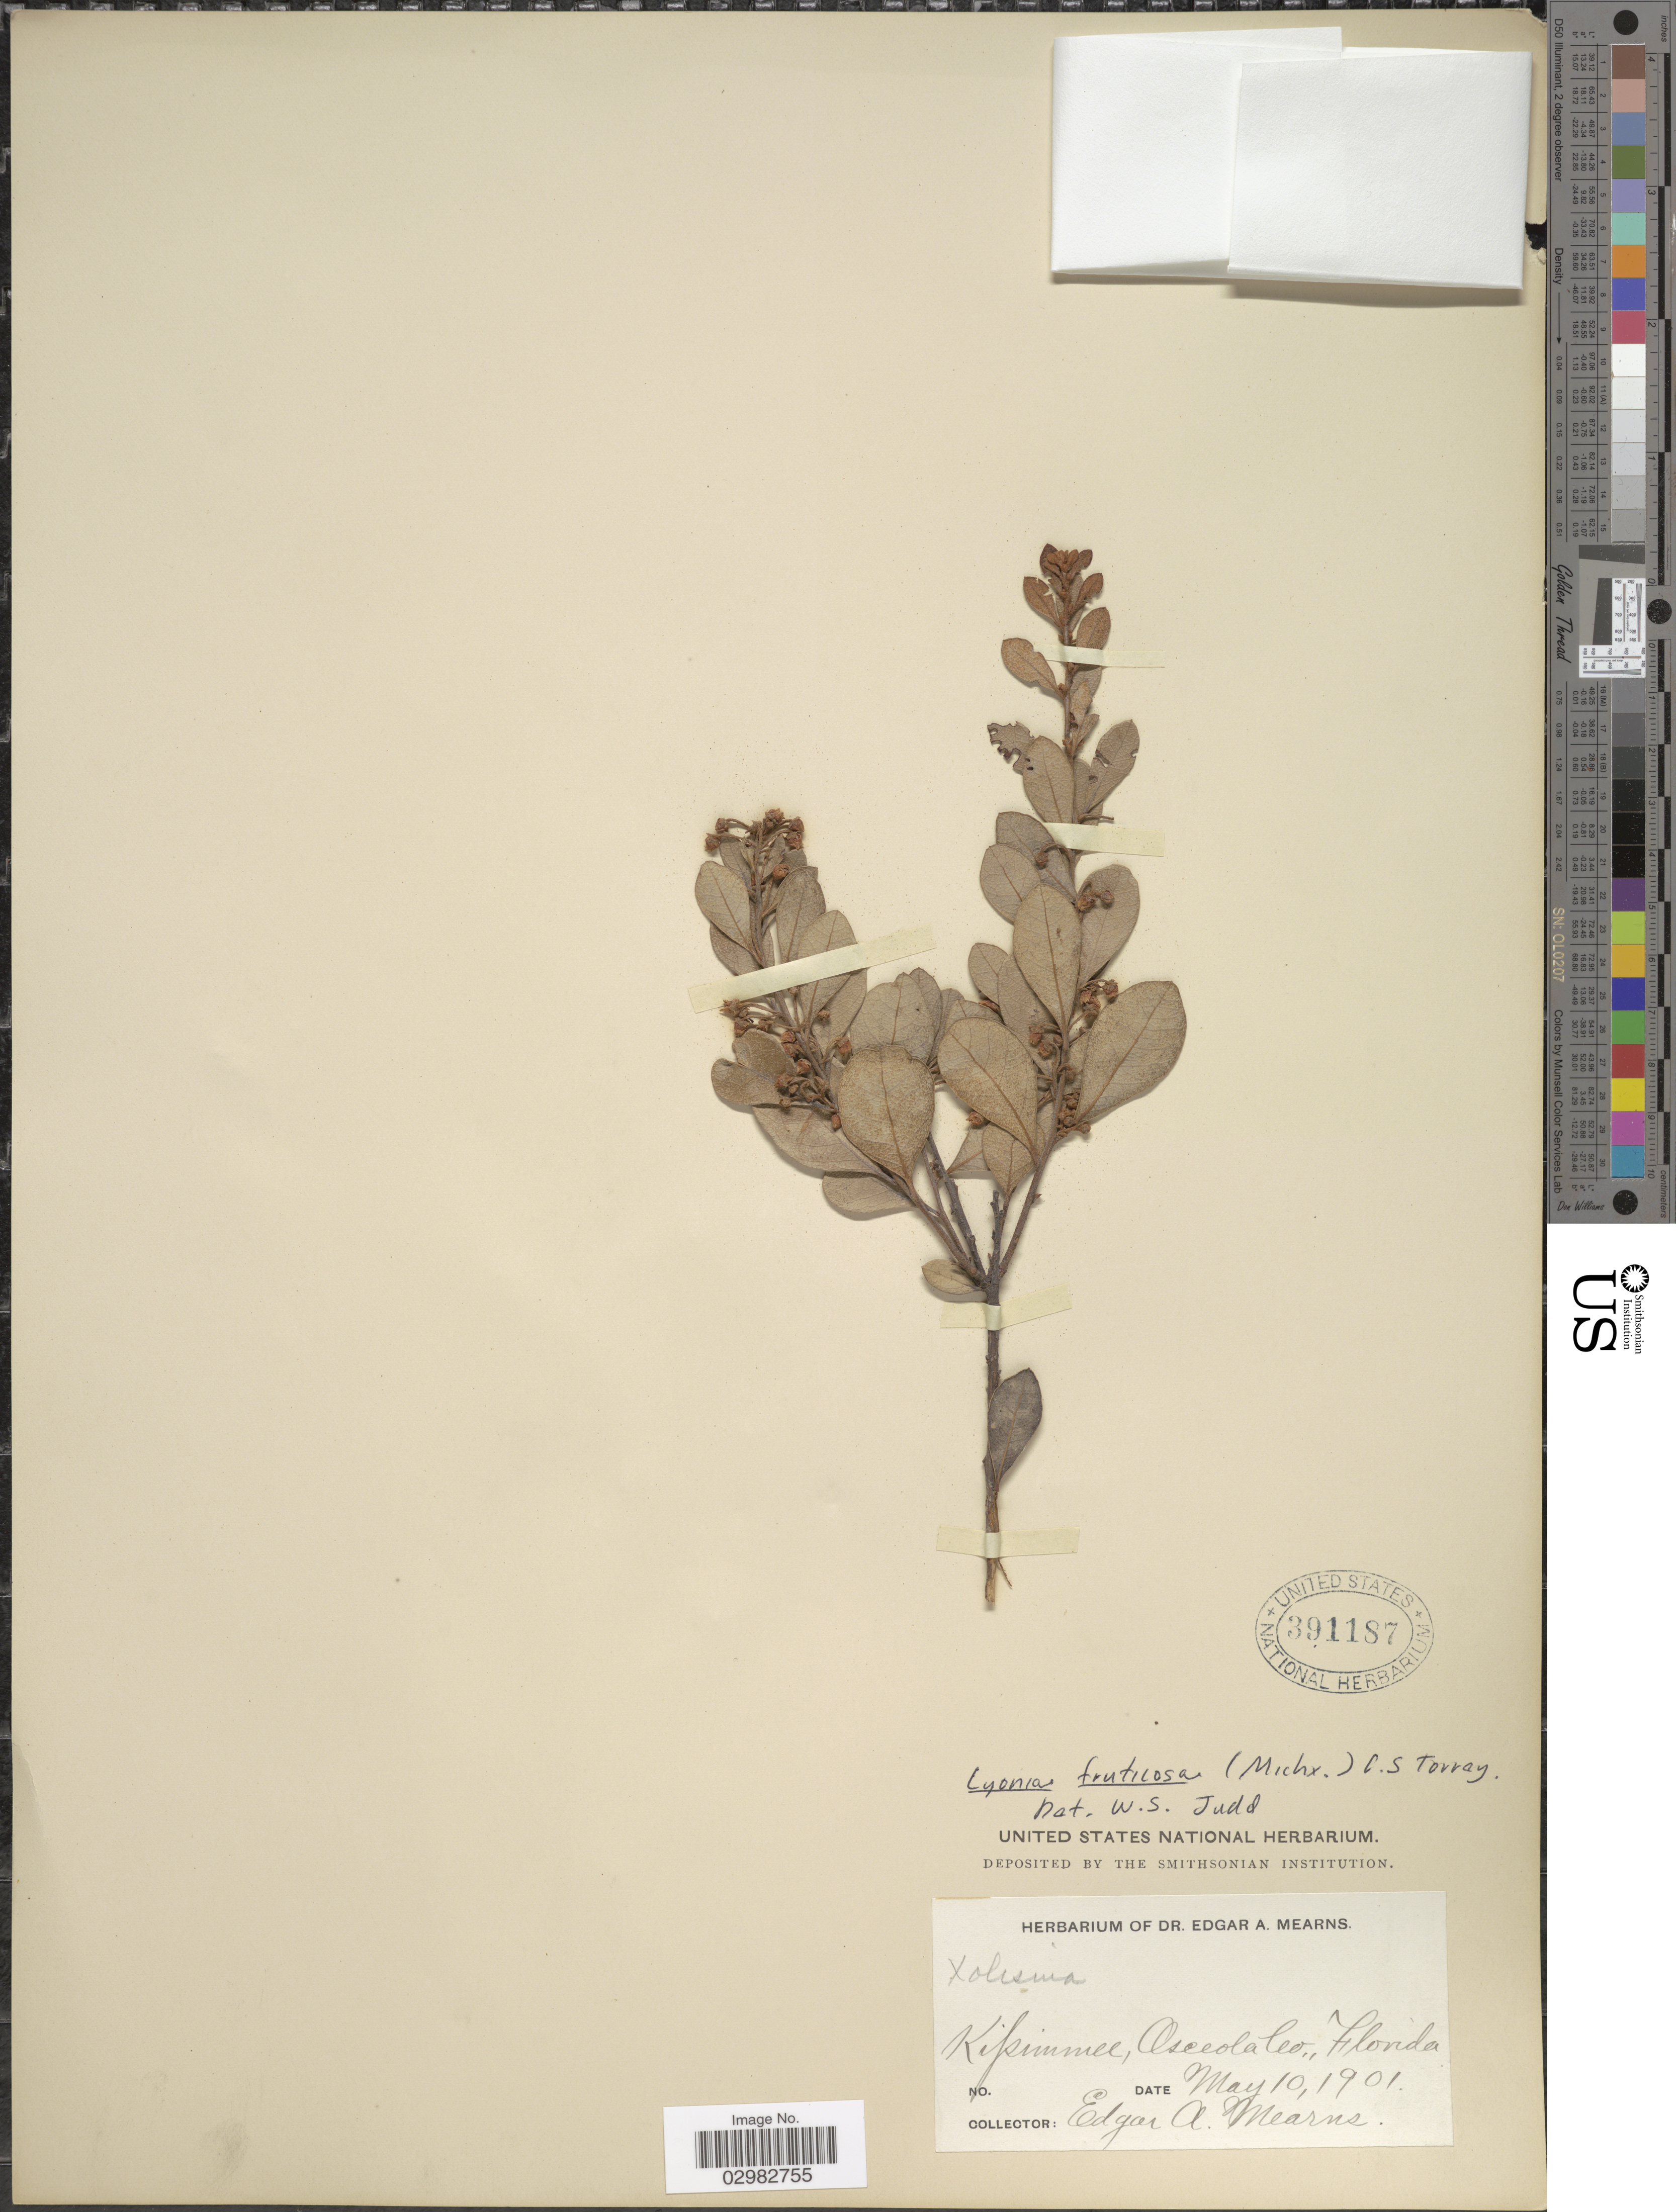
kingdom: Plantae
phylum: Tracheophyta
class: Magnoliopsida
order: Ericales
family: Ericaceae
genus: Lyonia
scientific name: Lyonia fruticosa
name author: (Michx.) G.S. Torr.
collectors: E. A. Mearns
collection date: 1901-05-10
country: United States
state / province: Florida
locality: Kissimmee, Osceola Co.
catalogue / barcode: US 391187